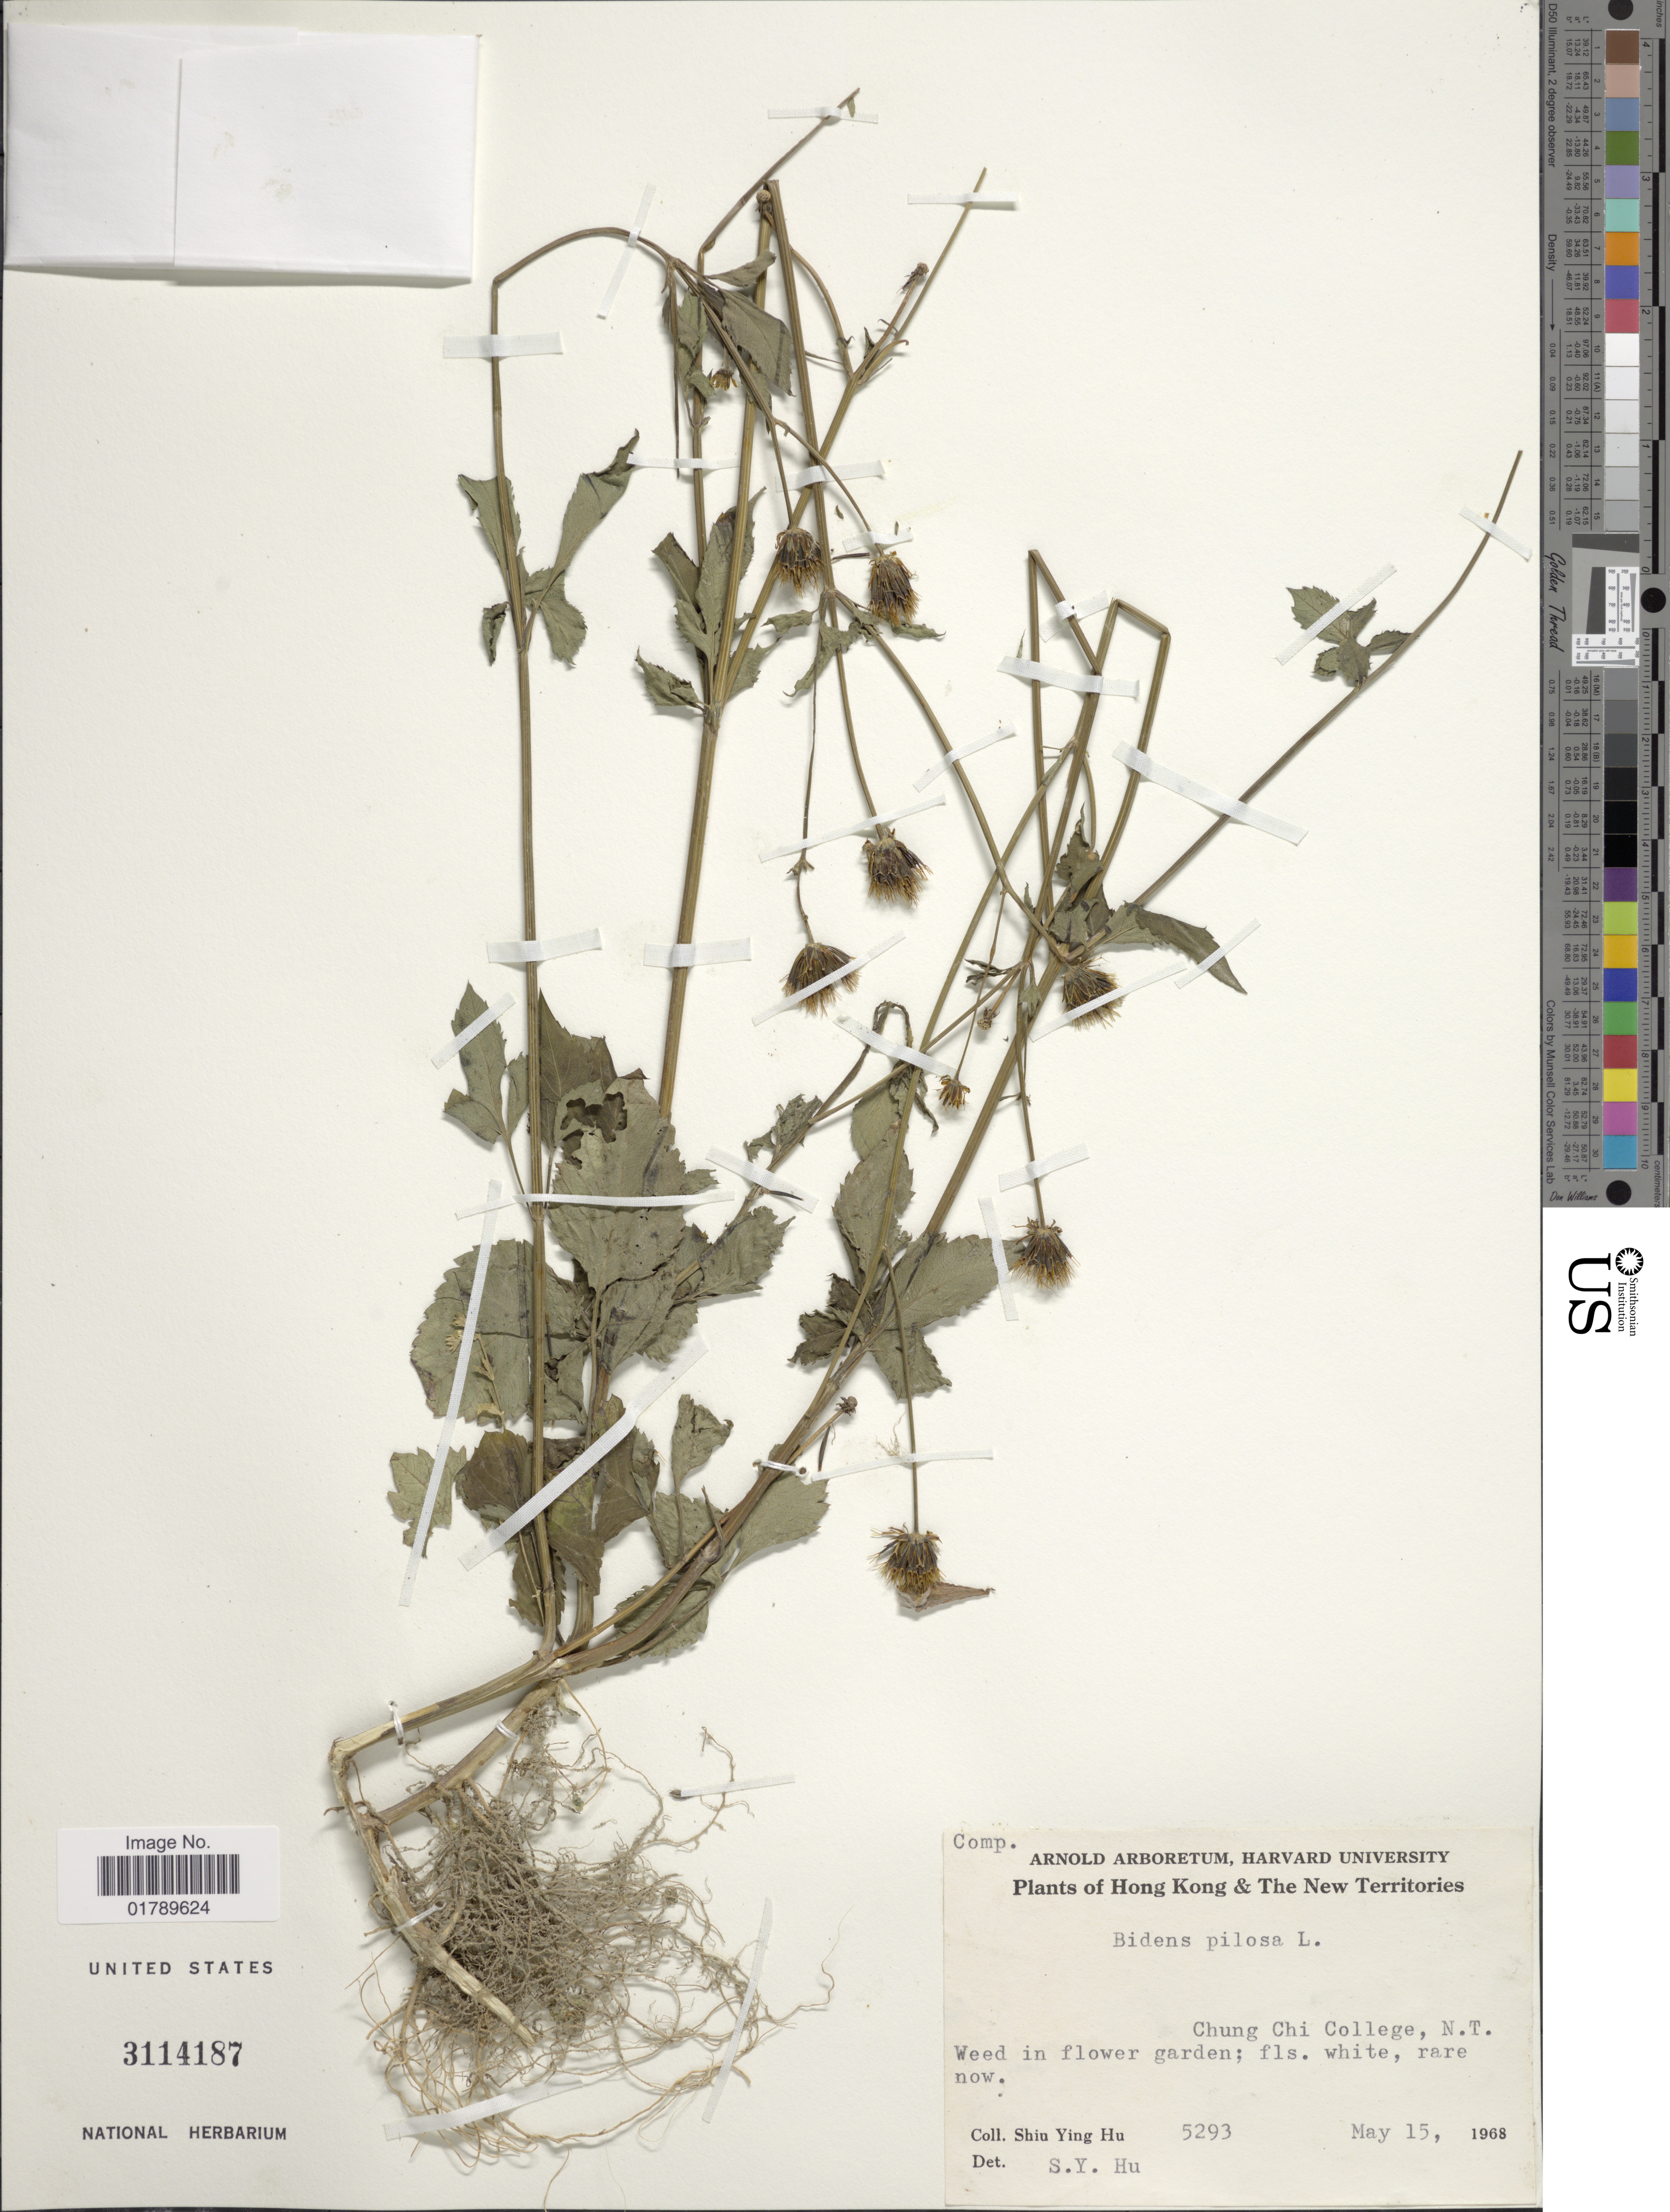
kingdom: Plantae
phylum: Tracheophyta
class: Magnoliopsida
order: Asterales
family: Asteraceae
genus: Bidens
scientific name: Bidens pilosa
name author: L.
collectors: S. Y. Hu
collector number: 5293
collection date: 1968-05-15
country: China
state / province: Hong Kong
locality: Hong Kong & The New Territories. Chung Chi College, N. T.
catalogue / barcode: US 3114187